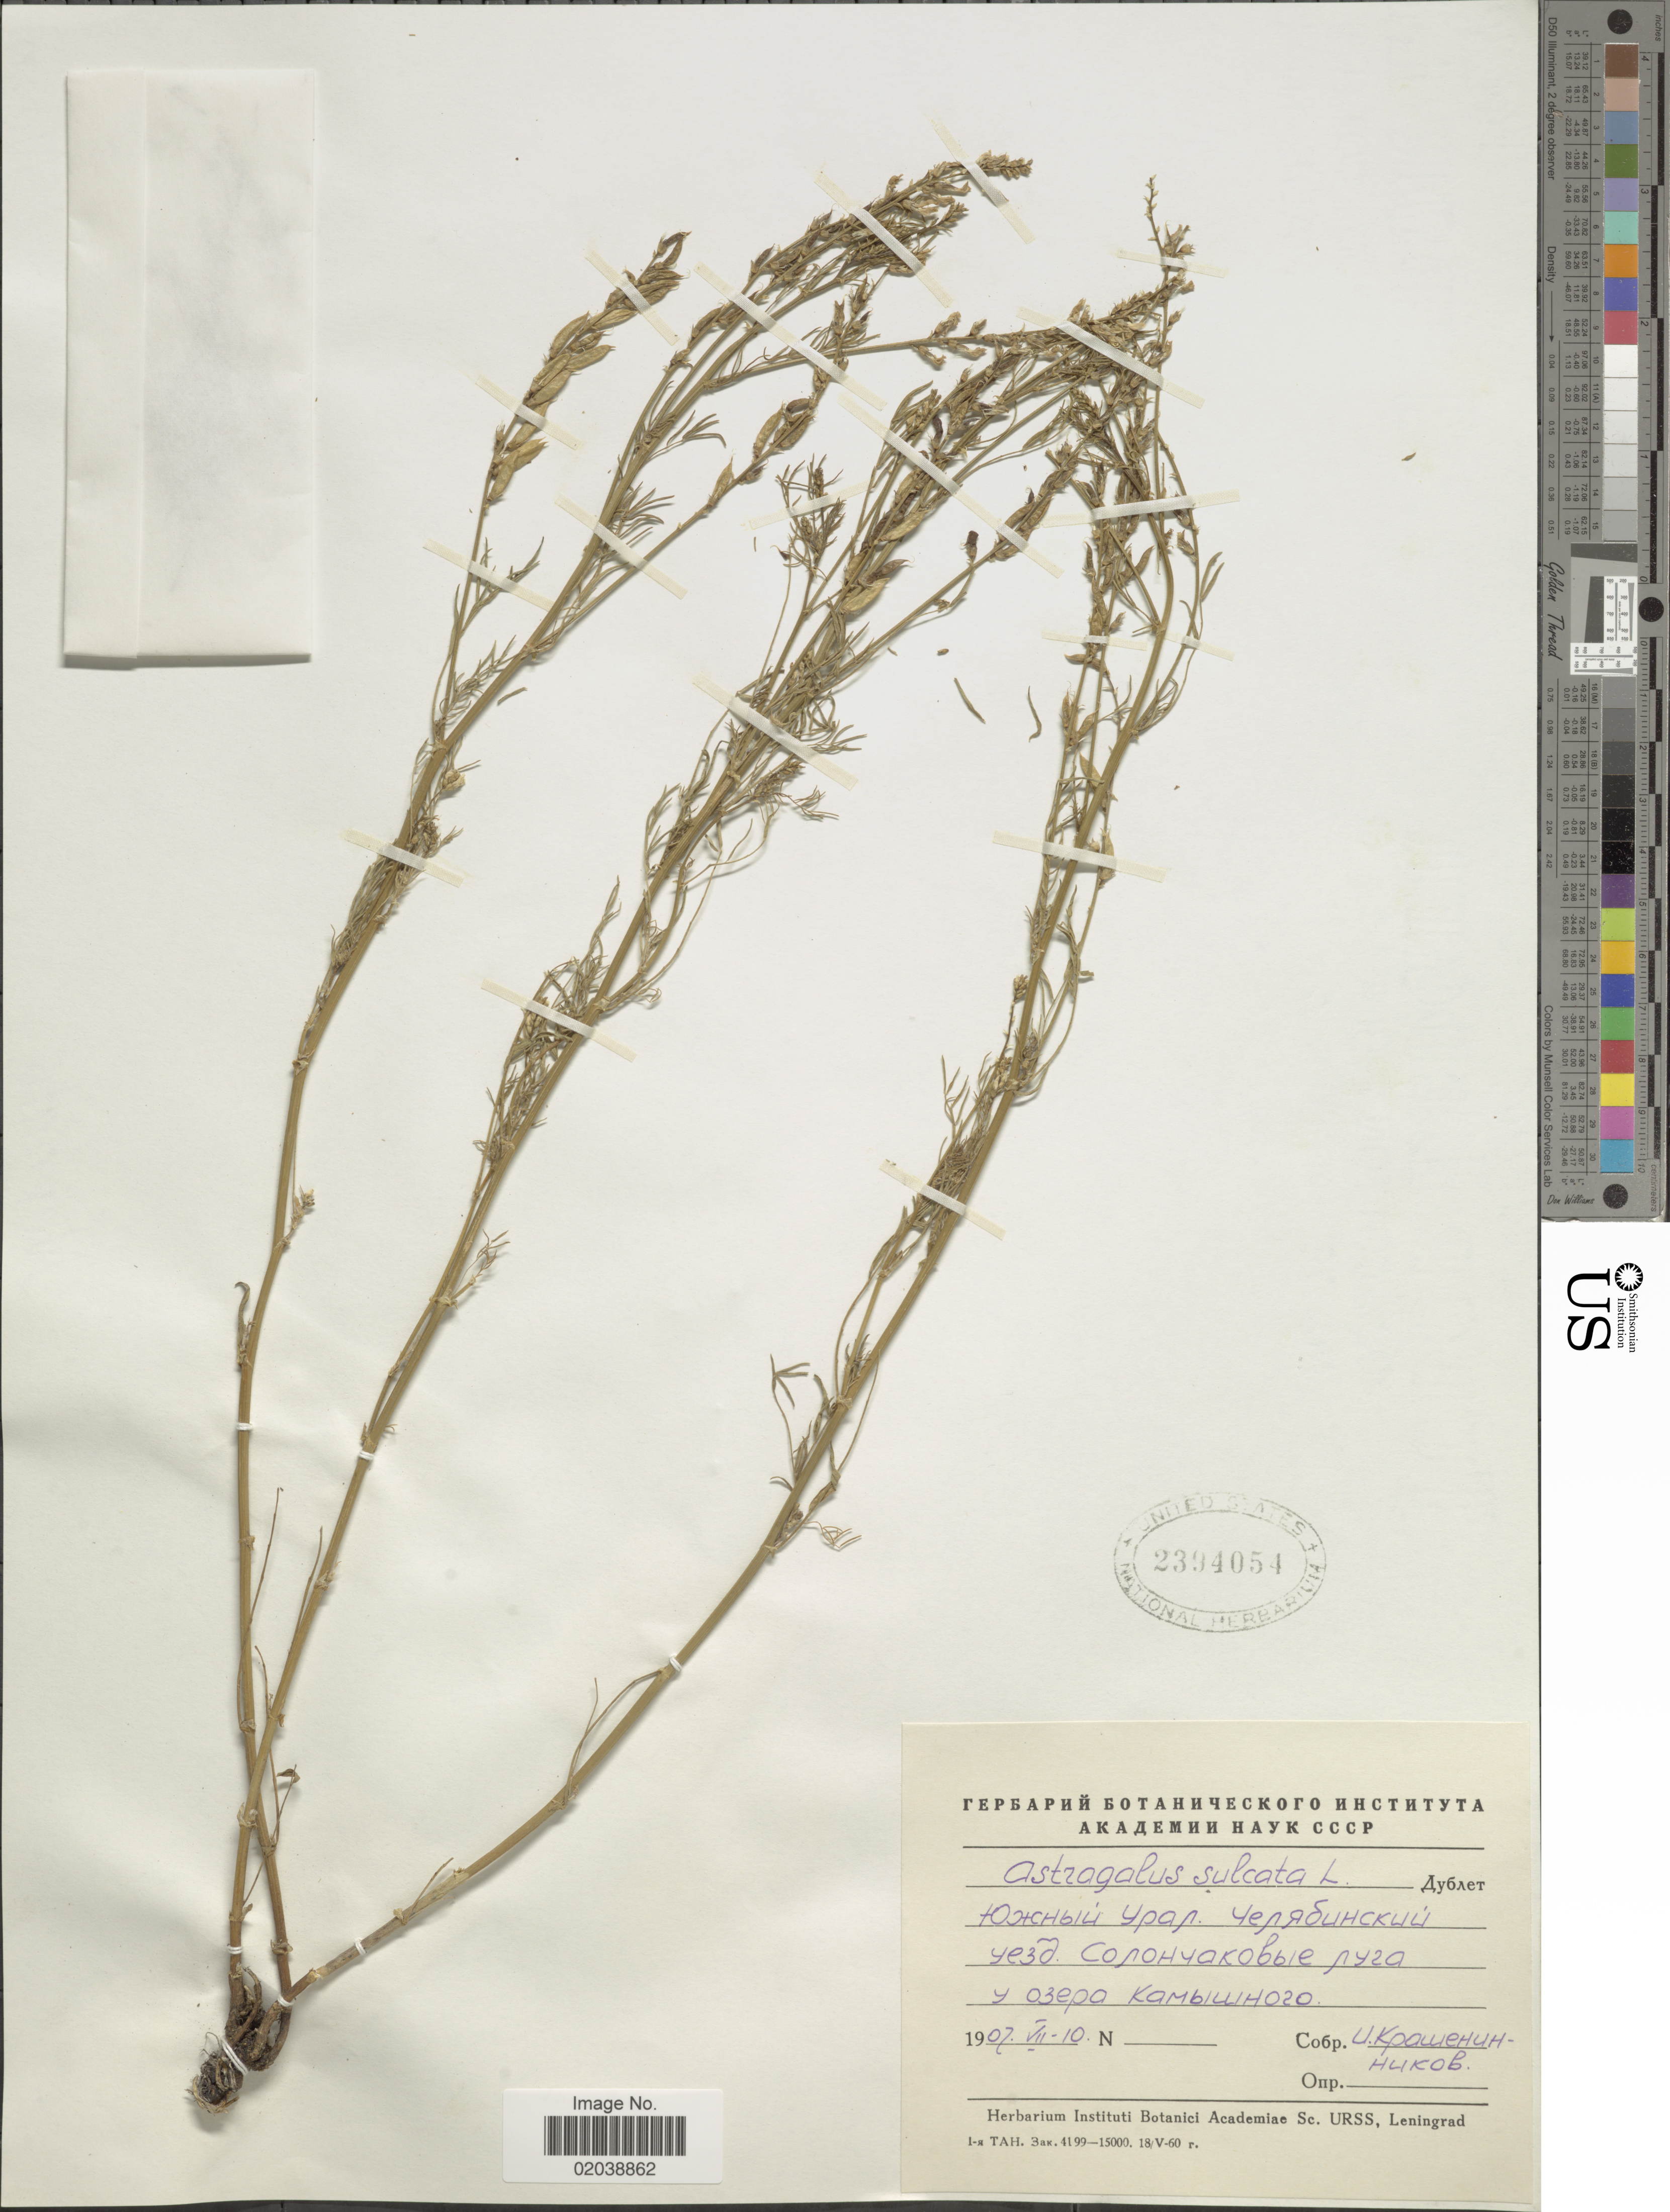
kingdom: Plantae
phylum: Tracheophyta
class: Magnoliopsida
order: Fabales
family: Fabaceae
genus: Astragalus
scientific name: Astragalus sulcatus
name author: L.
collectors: I. Krascheninnikov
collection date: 1907-07-10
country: Russian Federation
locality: Chelyabinsk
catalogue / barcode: US 2394054